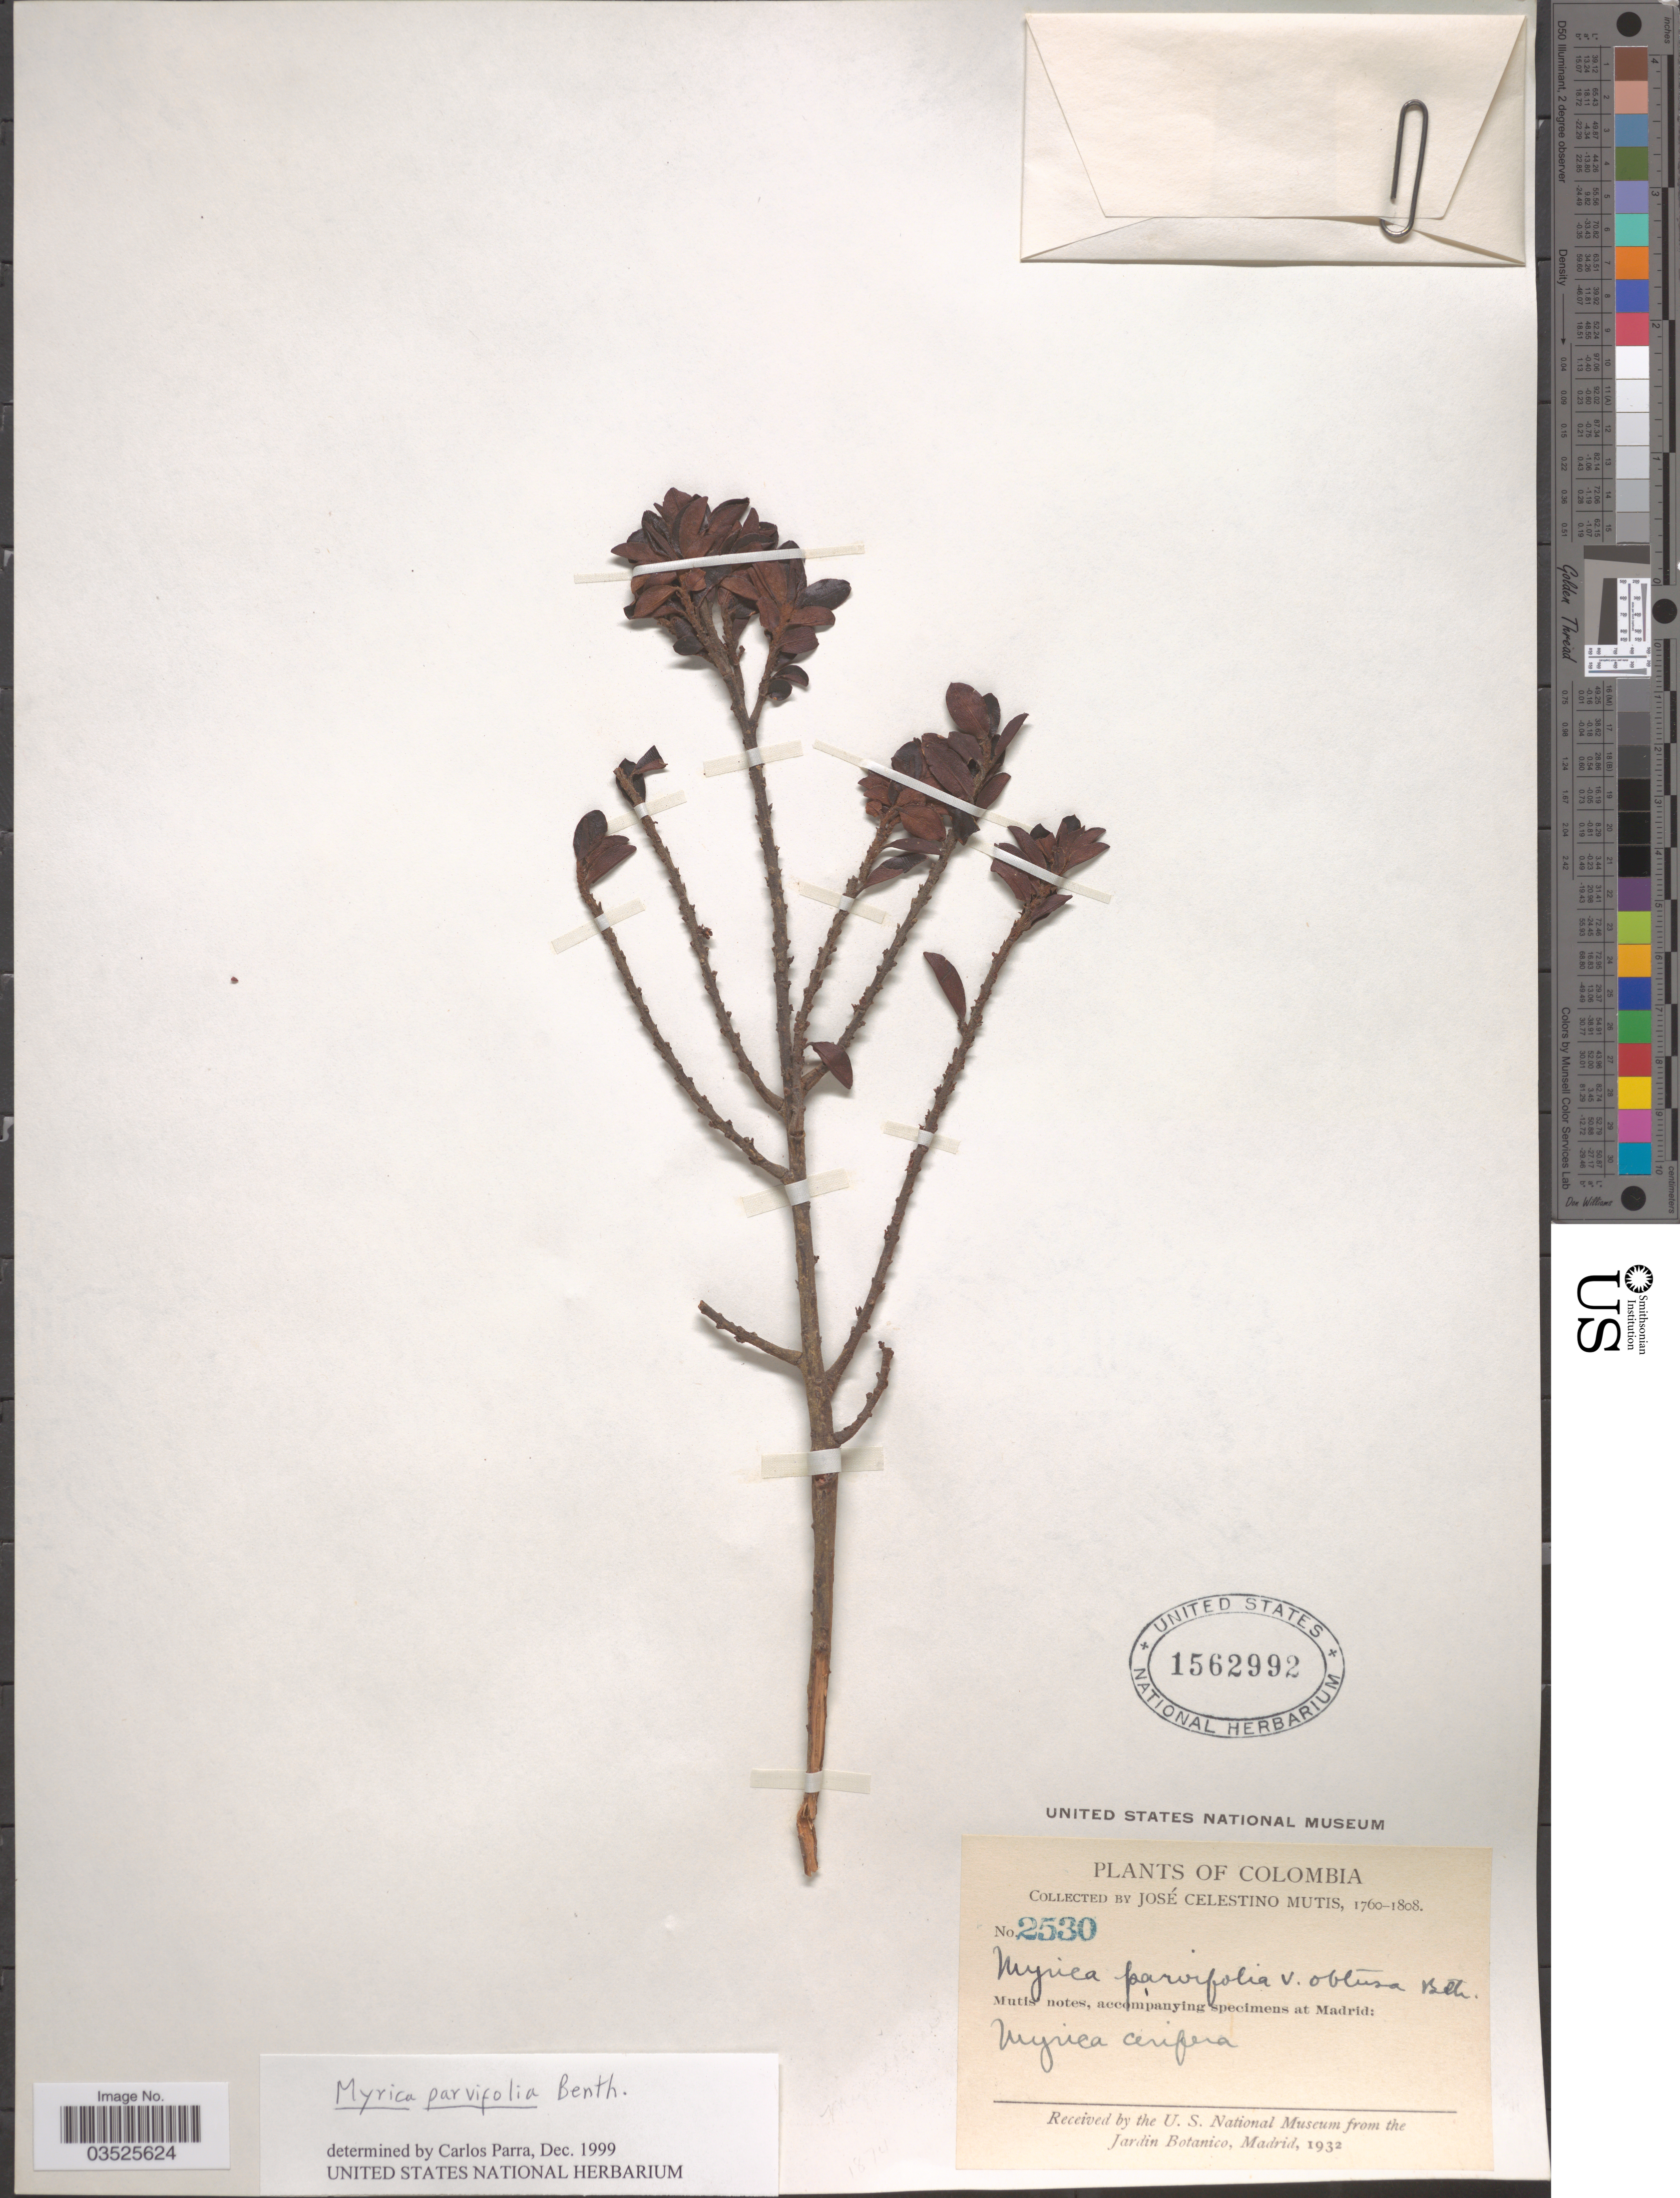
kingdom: Plantae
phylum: Tracheophyta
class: Magnoliopsida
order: Fagales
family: Myricaceae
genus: Morella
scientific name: Morella parvifolia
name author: (Benth.) Parra-Os.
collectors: J. C. B. Mutis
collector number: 2530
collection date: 1760/1808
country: Colombia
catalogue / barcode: US 1562992